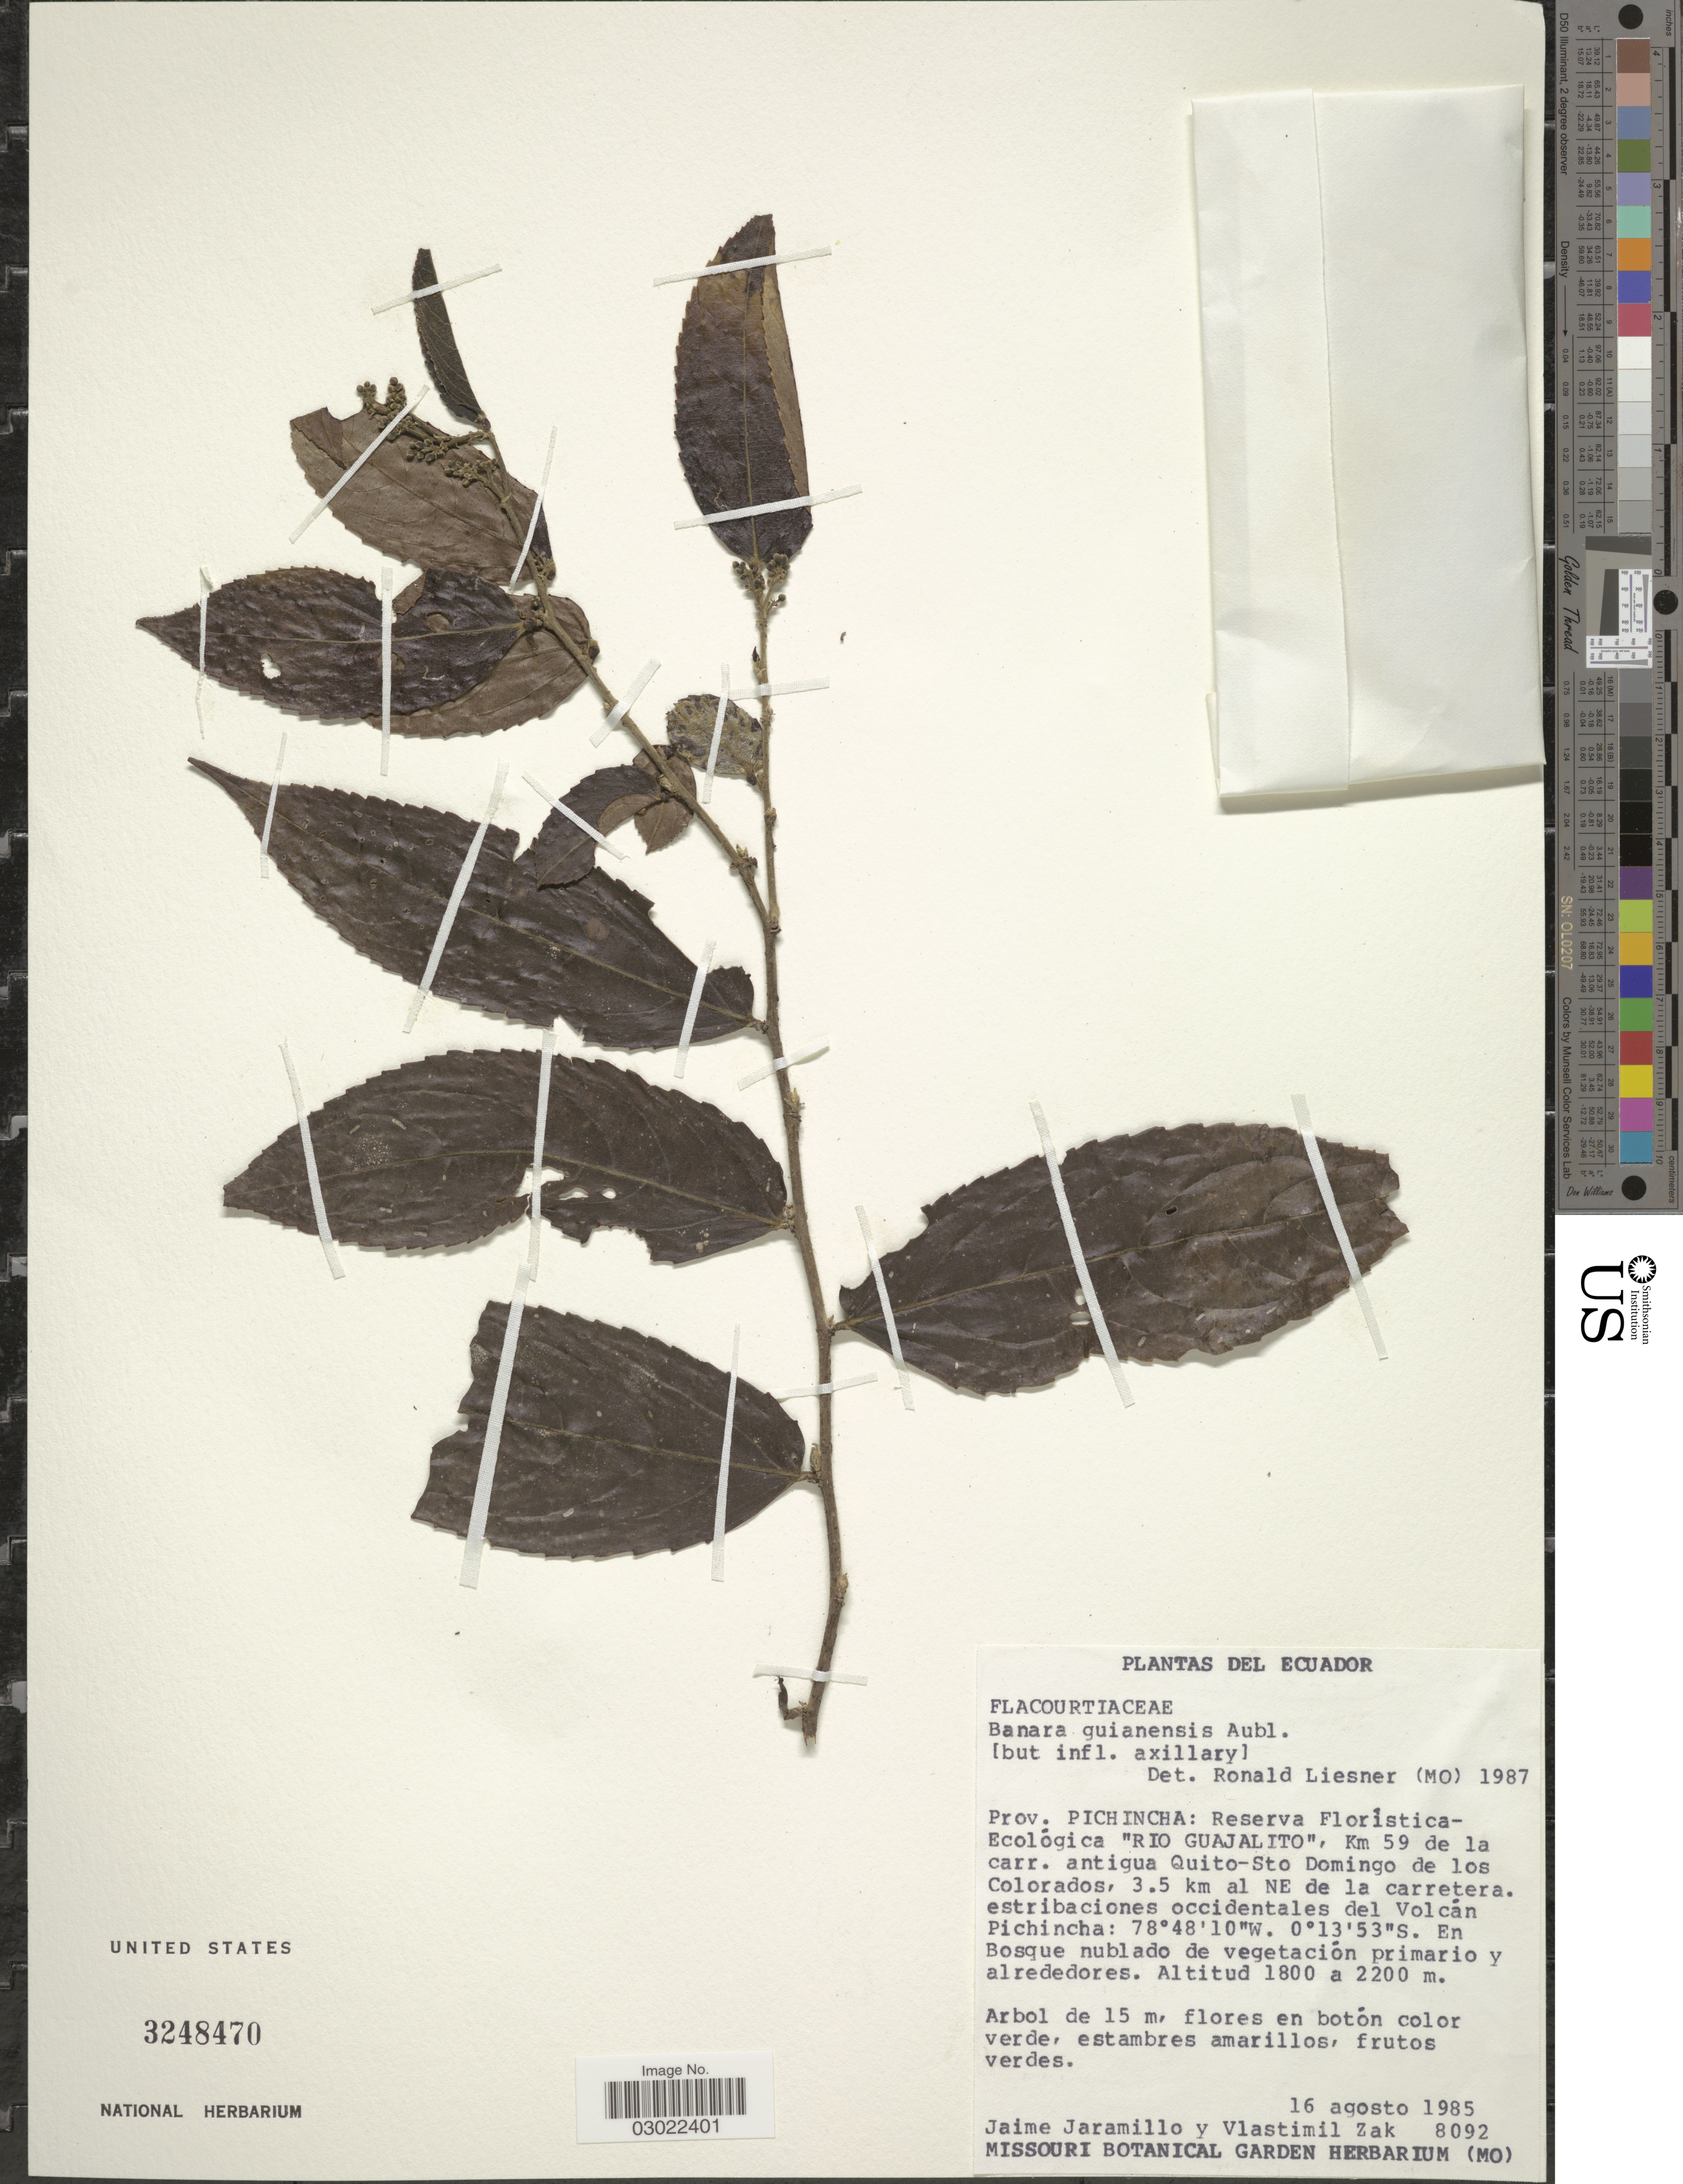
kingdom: Plantae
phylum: Tracheophyta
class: Magnoliopsida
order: Malpighiales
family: Salicaceae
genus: Banara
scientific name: Banara guianensis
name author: Aubl.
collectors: J. Jaramillo & V. Zak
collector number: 8092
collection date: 1985-08-16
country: Ecuador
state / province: Pichincha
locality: Prov. Pichincha: Reserva Floristica-Ecológica "Rio Guajalito", Km 59 de la carr. antigua Quito-Sto Domingo de los Colorados, 3.5 km al NE de la carretera. Estribaciones occidentales del Volcán Pichincha.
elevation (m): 1800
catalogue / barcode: US 3248470